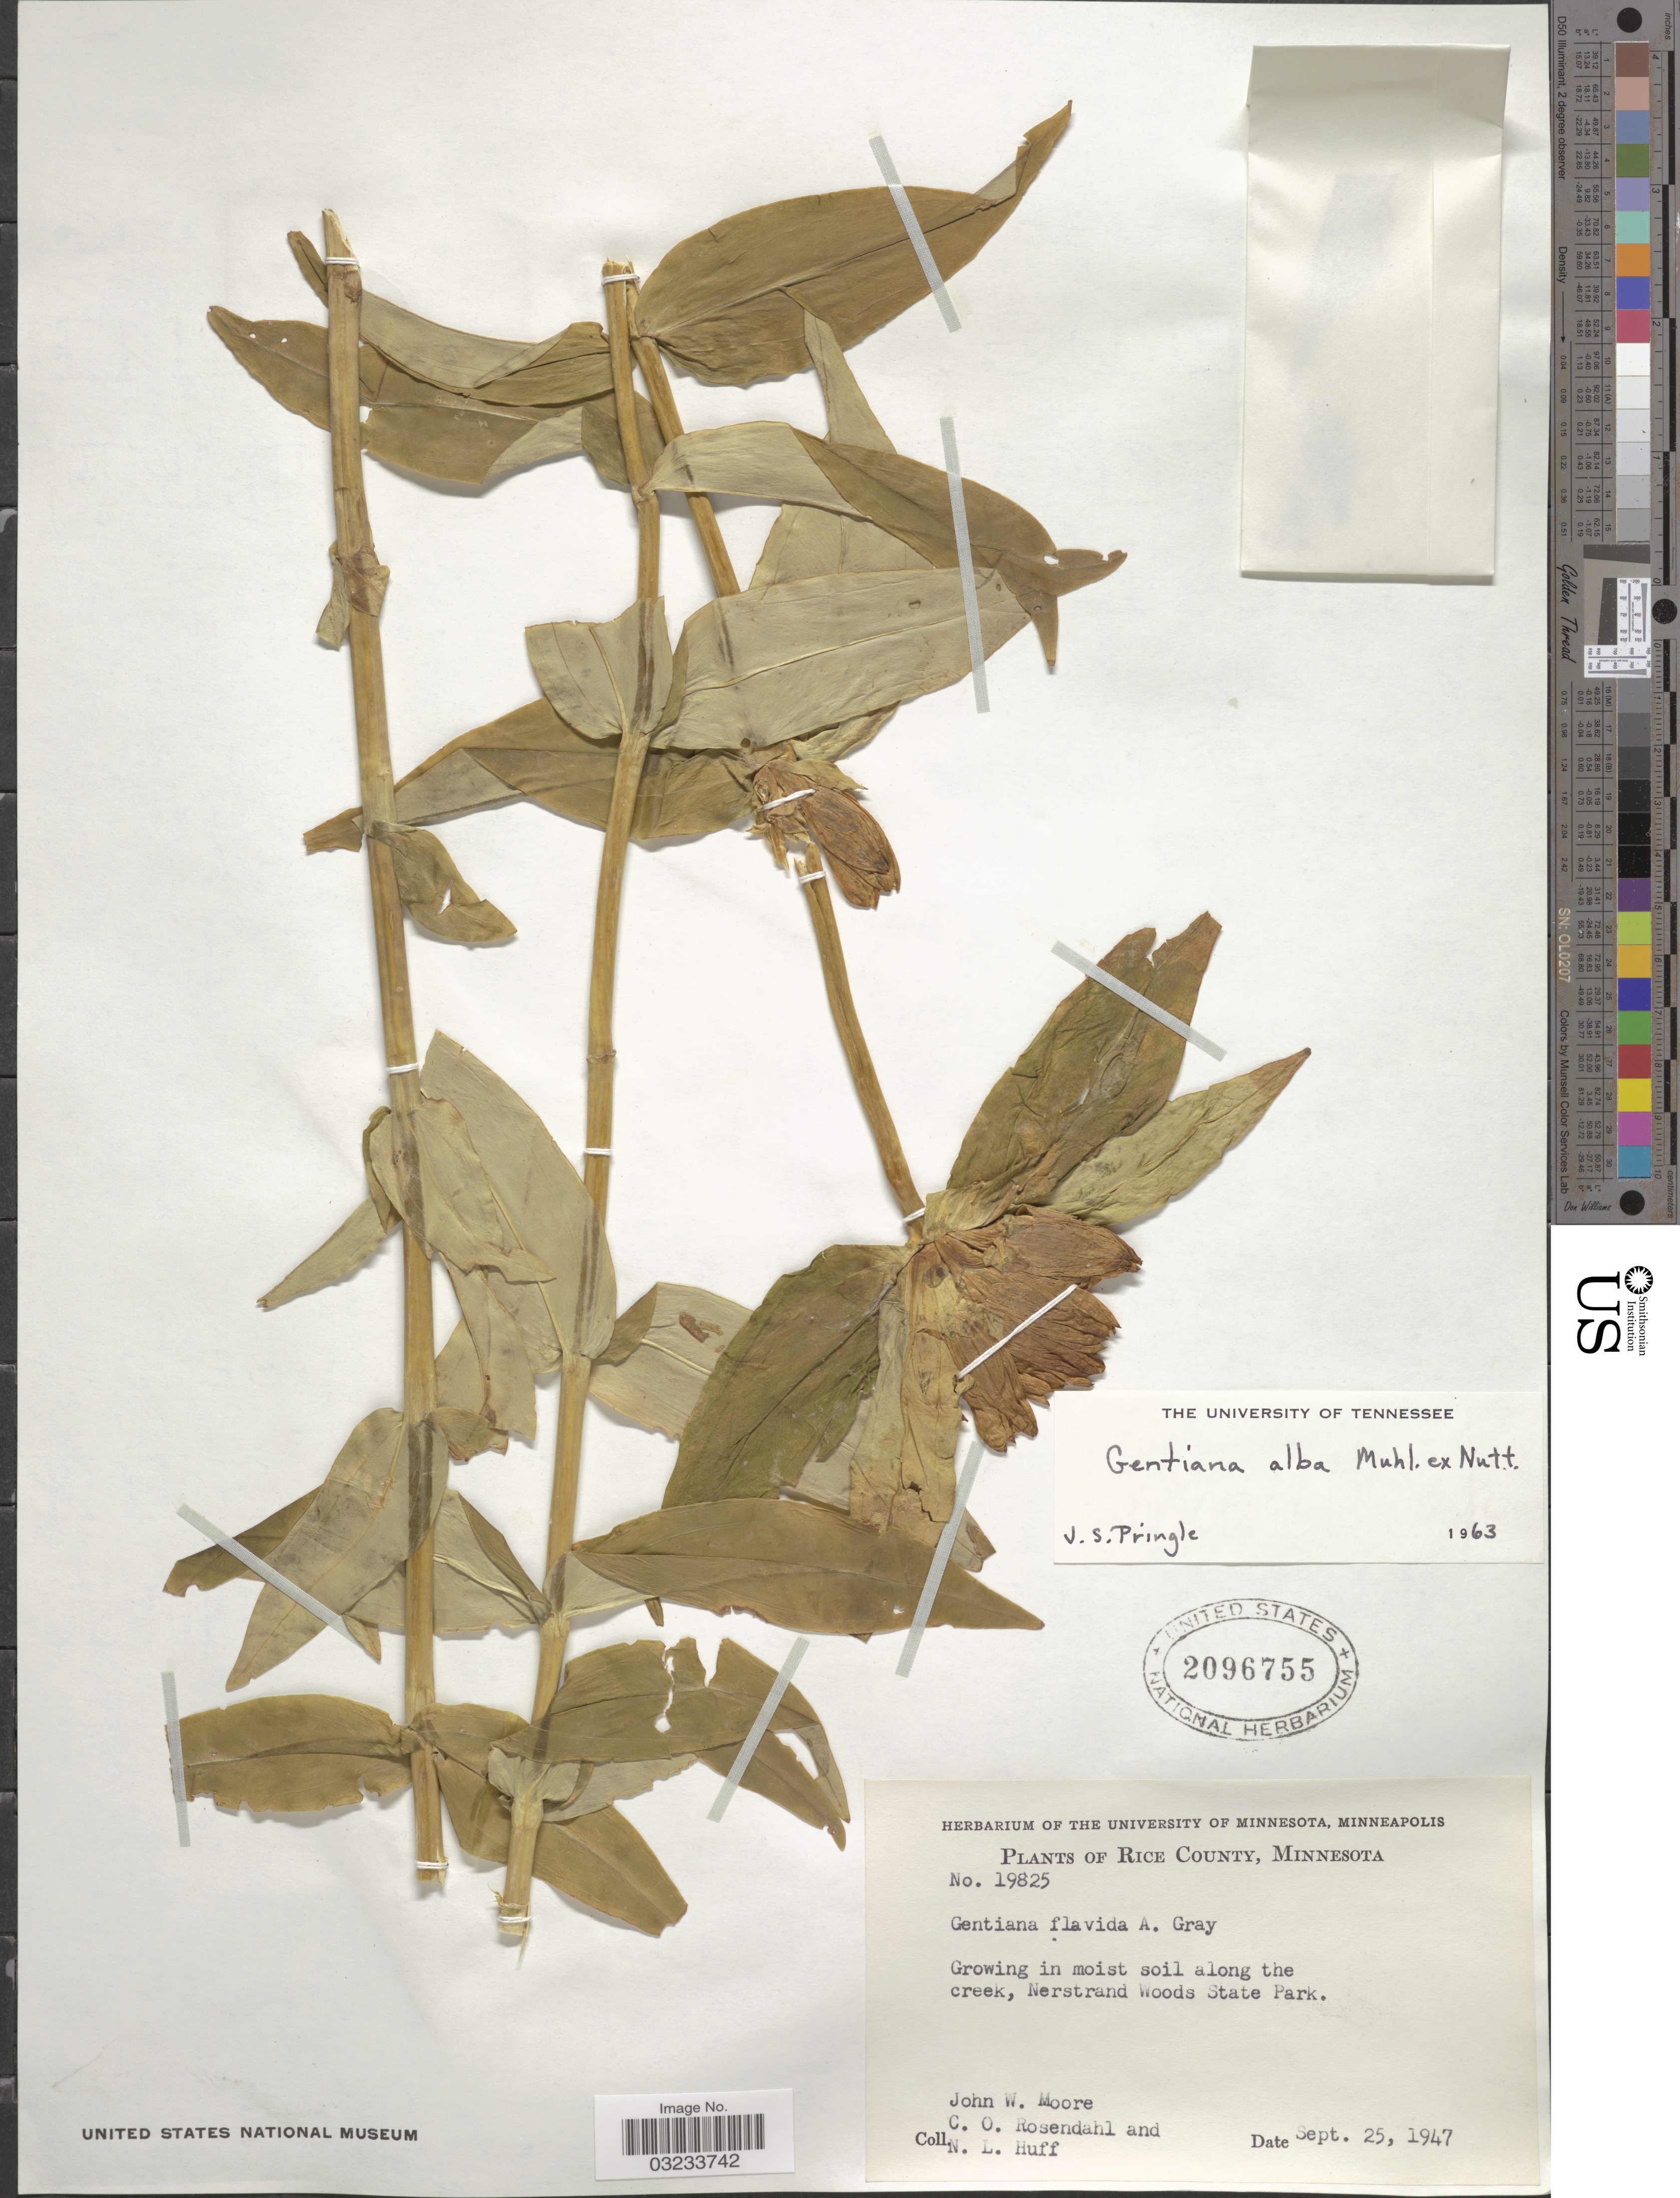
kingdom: Plantae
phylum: Tracheophyta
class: Magnoliopsida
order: Gentianales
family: Gentianaceae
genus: Gentiana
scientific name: Gentiana alba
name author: Muhl. ex J. McNab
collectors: J. W. Moore, C. O. Rosendahl & N. Huff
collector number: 19825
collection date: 1947-09-25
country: United States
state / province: Minnesota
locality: Rice County. Growing in moist soil along the creek, Nerstrand Woods State Park.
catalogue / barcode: US 2096755